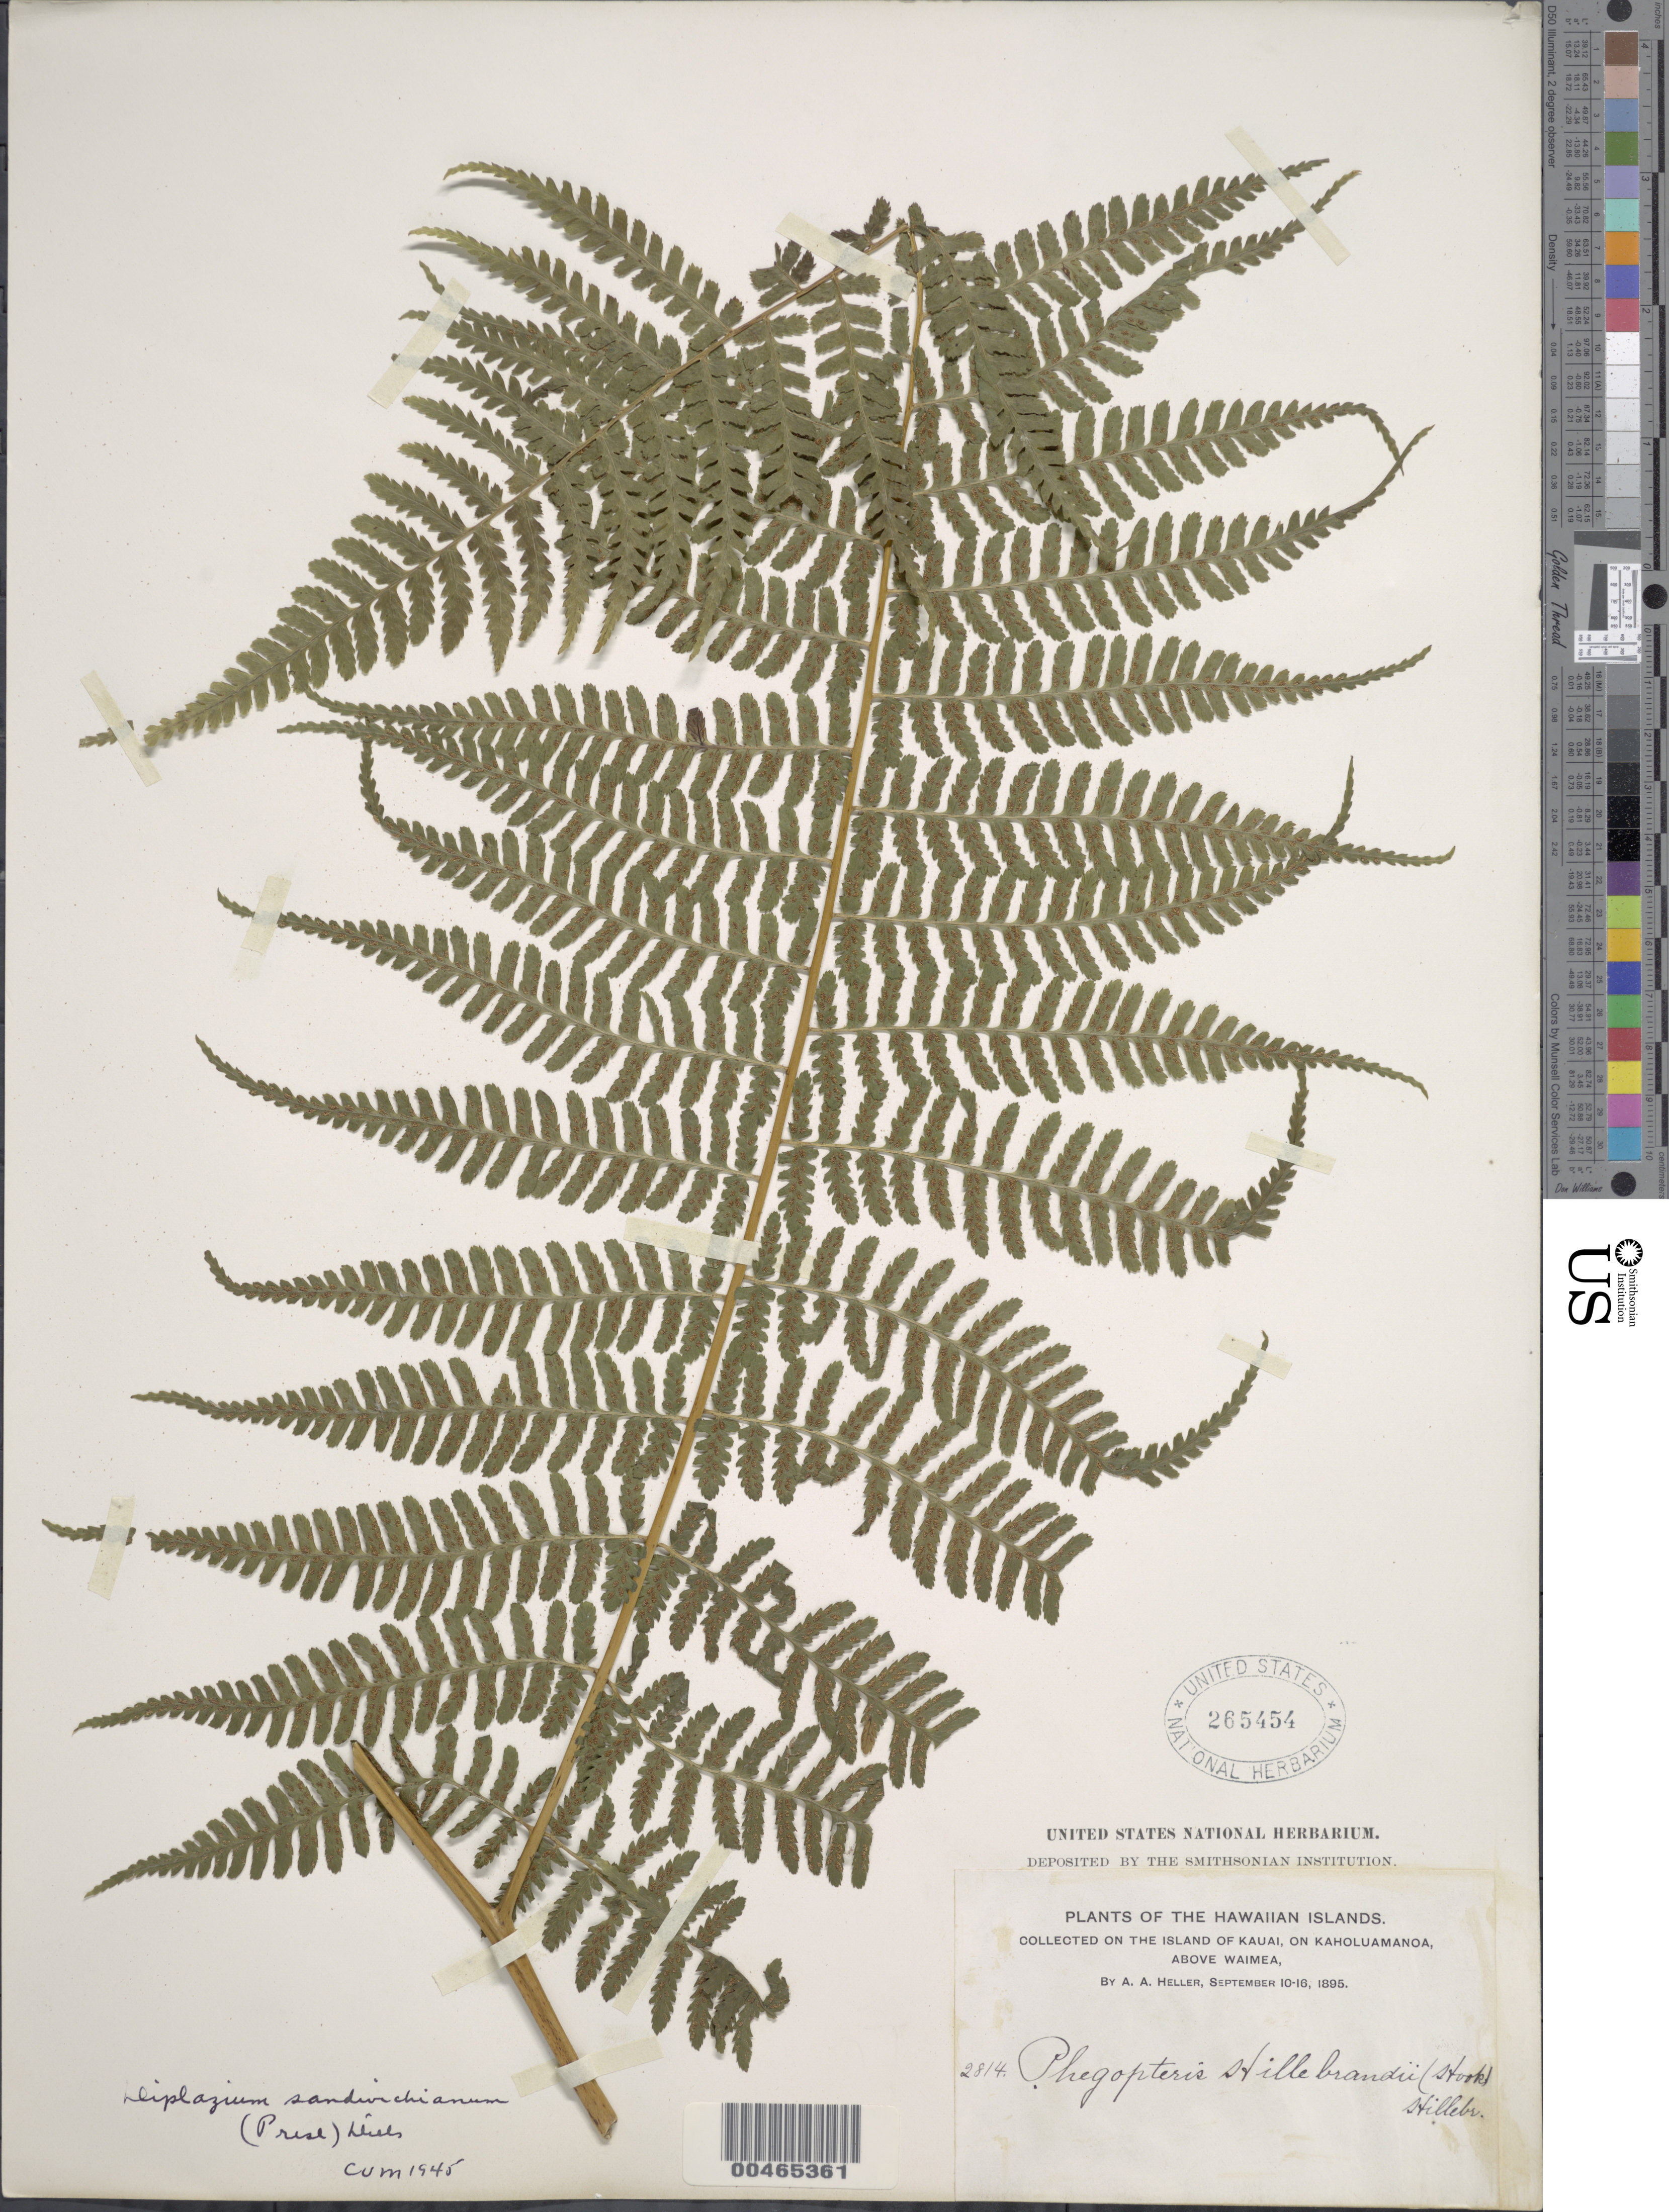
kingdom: Plantae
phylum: Tracheophyta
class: Polypodiopsida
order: Polypodiales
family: Athyriaceae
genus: Diplazium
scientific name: Diplazium sandwichianum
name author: (C. Presl) Diels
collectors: A. A. Heller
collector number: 2814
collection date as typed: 10 Sep 1895 to 18 Sep 1895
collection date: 1895-09-10/1895-09-18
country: United States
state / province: Hawaii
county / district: Kauai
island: Kaua'i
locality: Kaholuamano, above Waimea, Kauai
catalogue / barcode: US 265454